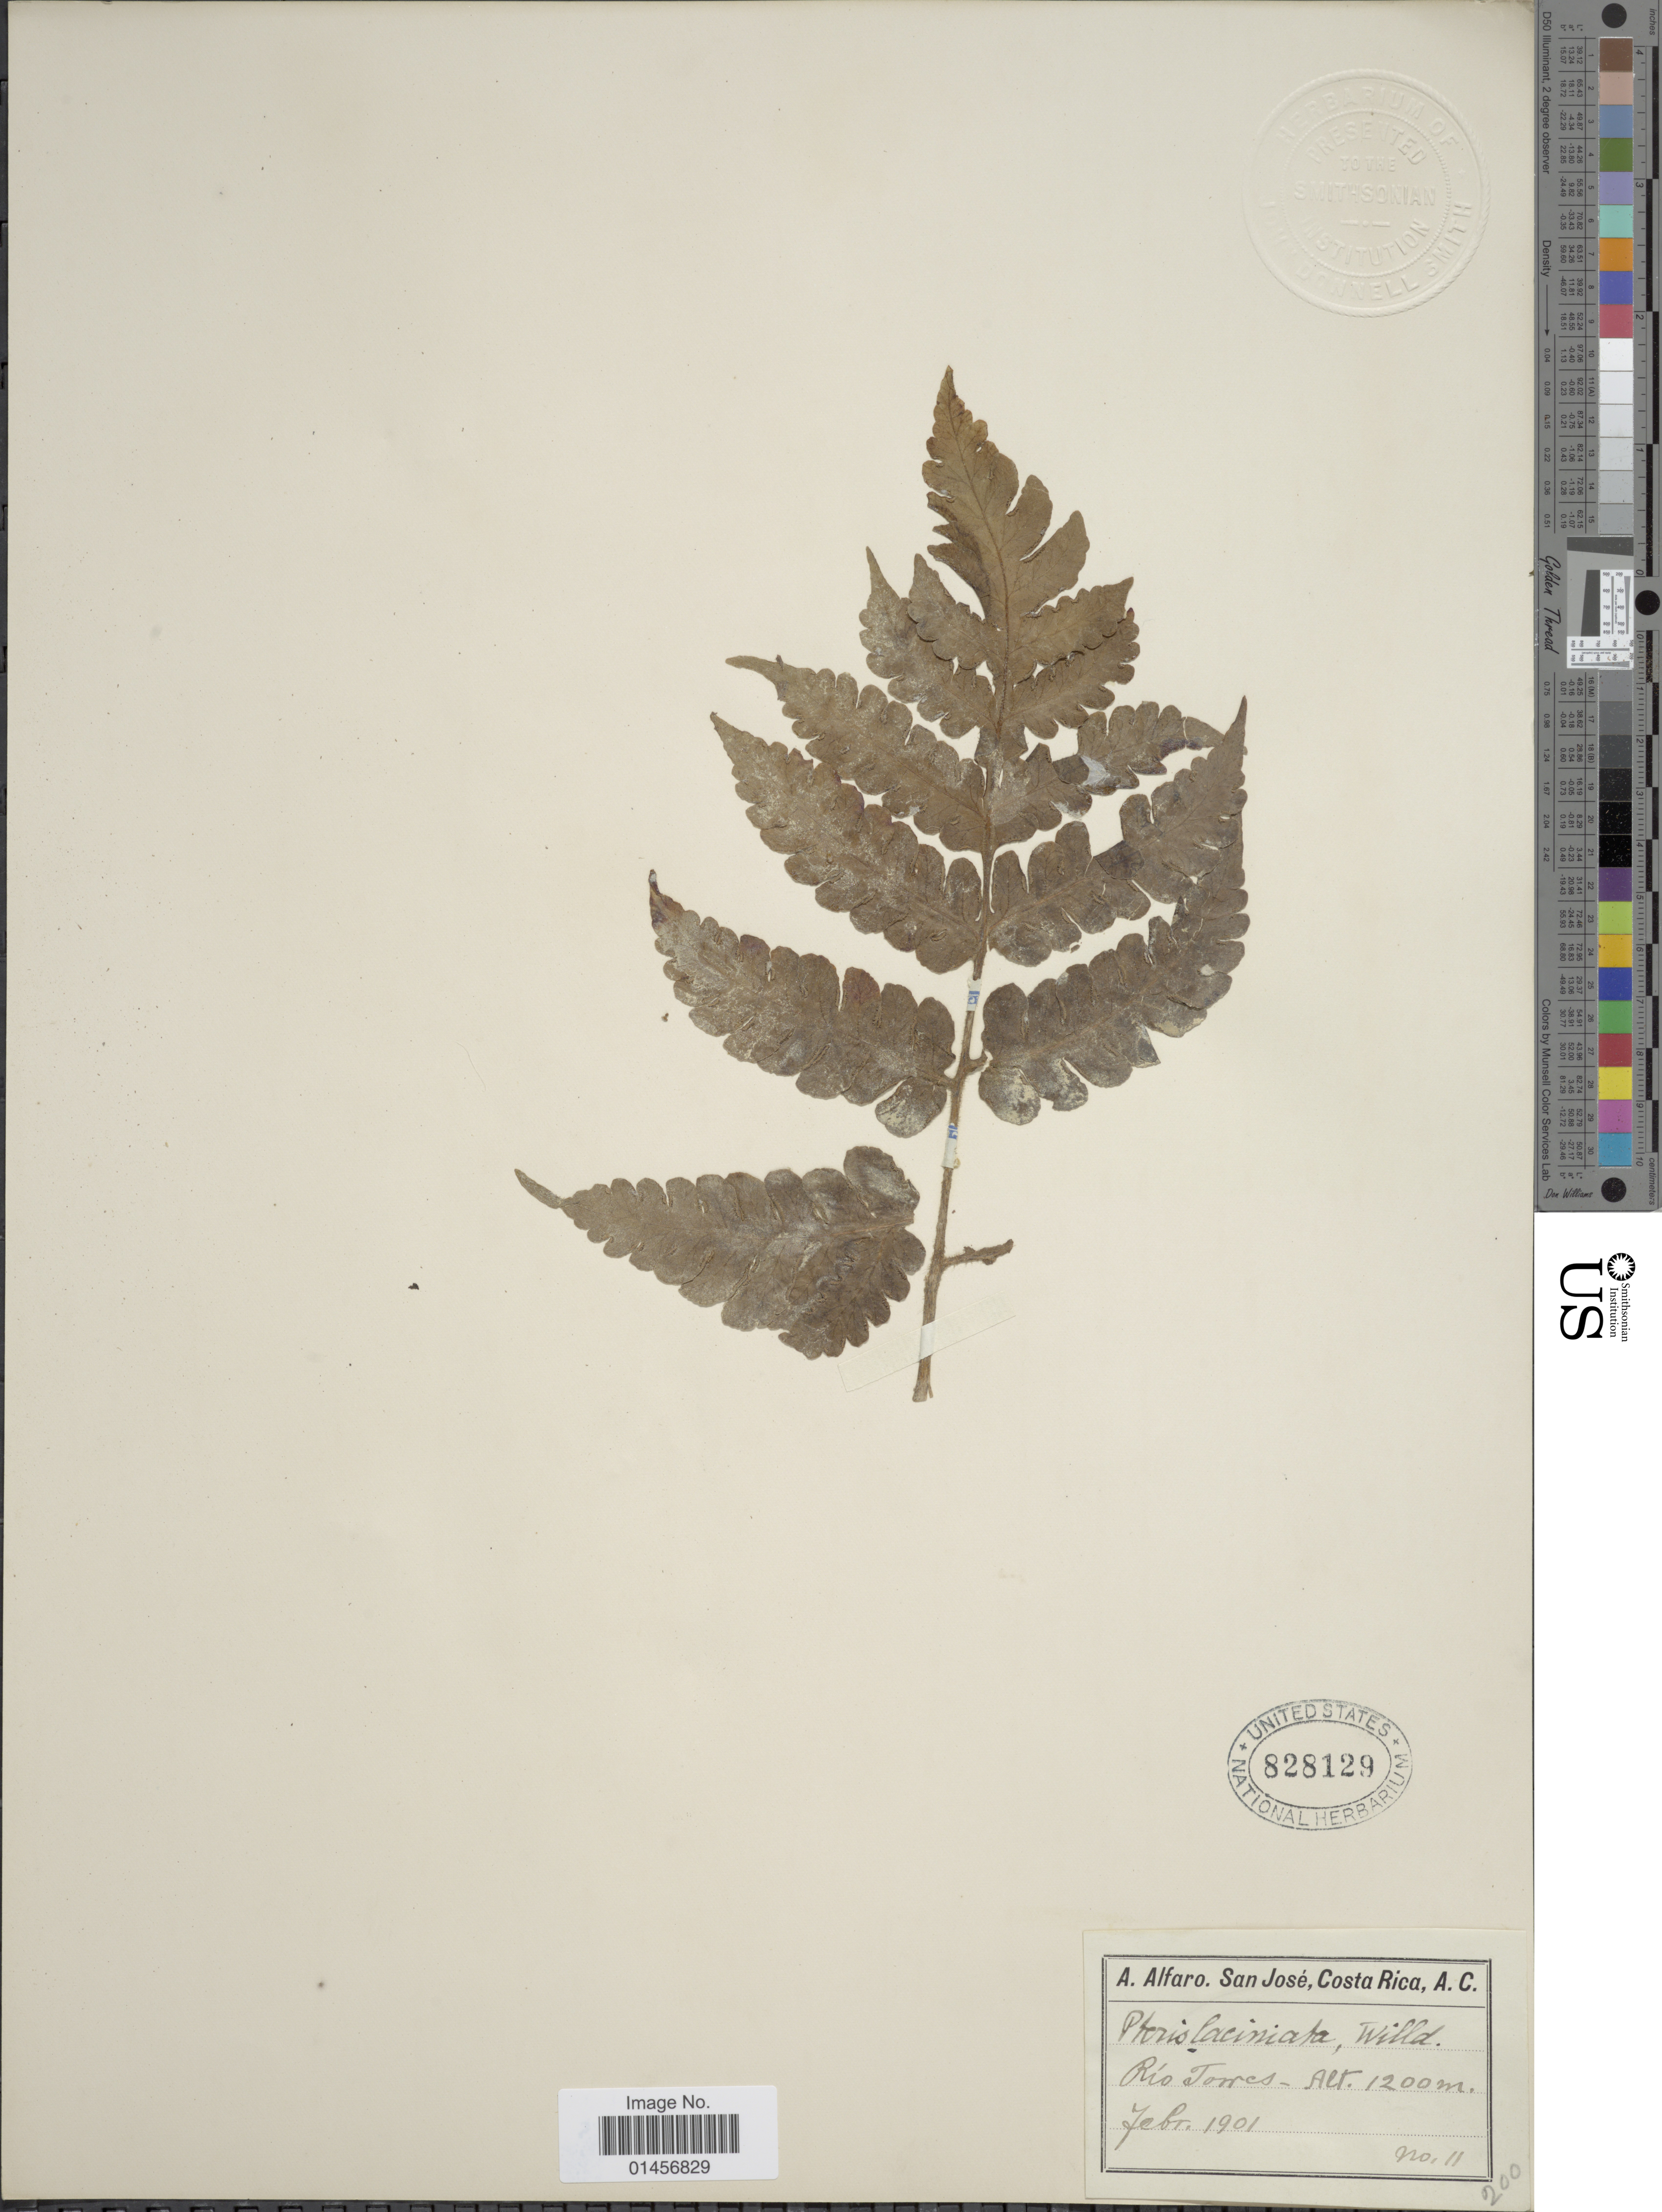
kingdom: Plantae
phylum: Tracheophyta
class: Polypodiopsida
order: Polypodiales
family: Lonchitidaceae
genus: Lonchitis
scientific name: Lonchitis hirsuta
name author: L.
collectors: A. Alfaro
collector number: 11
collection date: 1901-02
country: Costa Rica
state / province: San José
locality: San Jose, Costa Rica, Rio Torres.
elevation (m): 1200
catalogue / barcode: US 828129